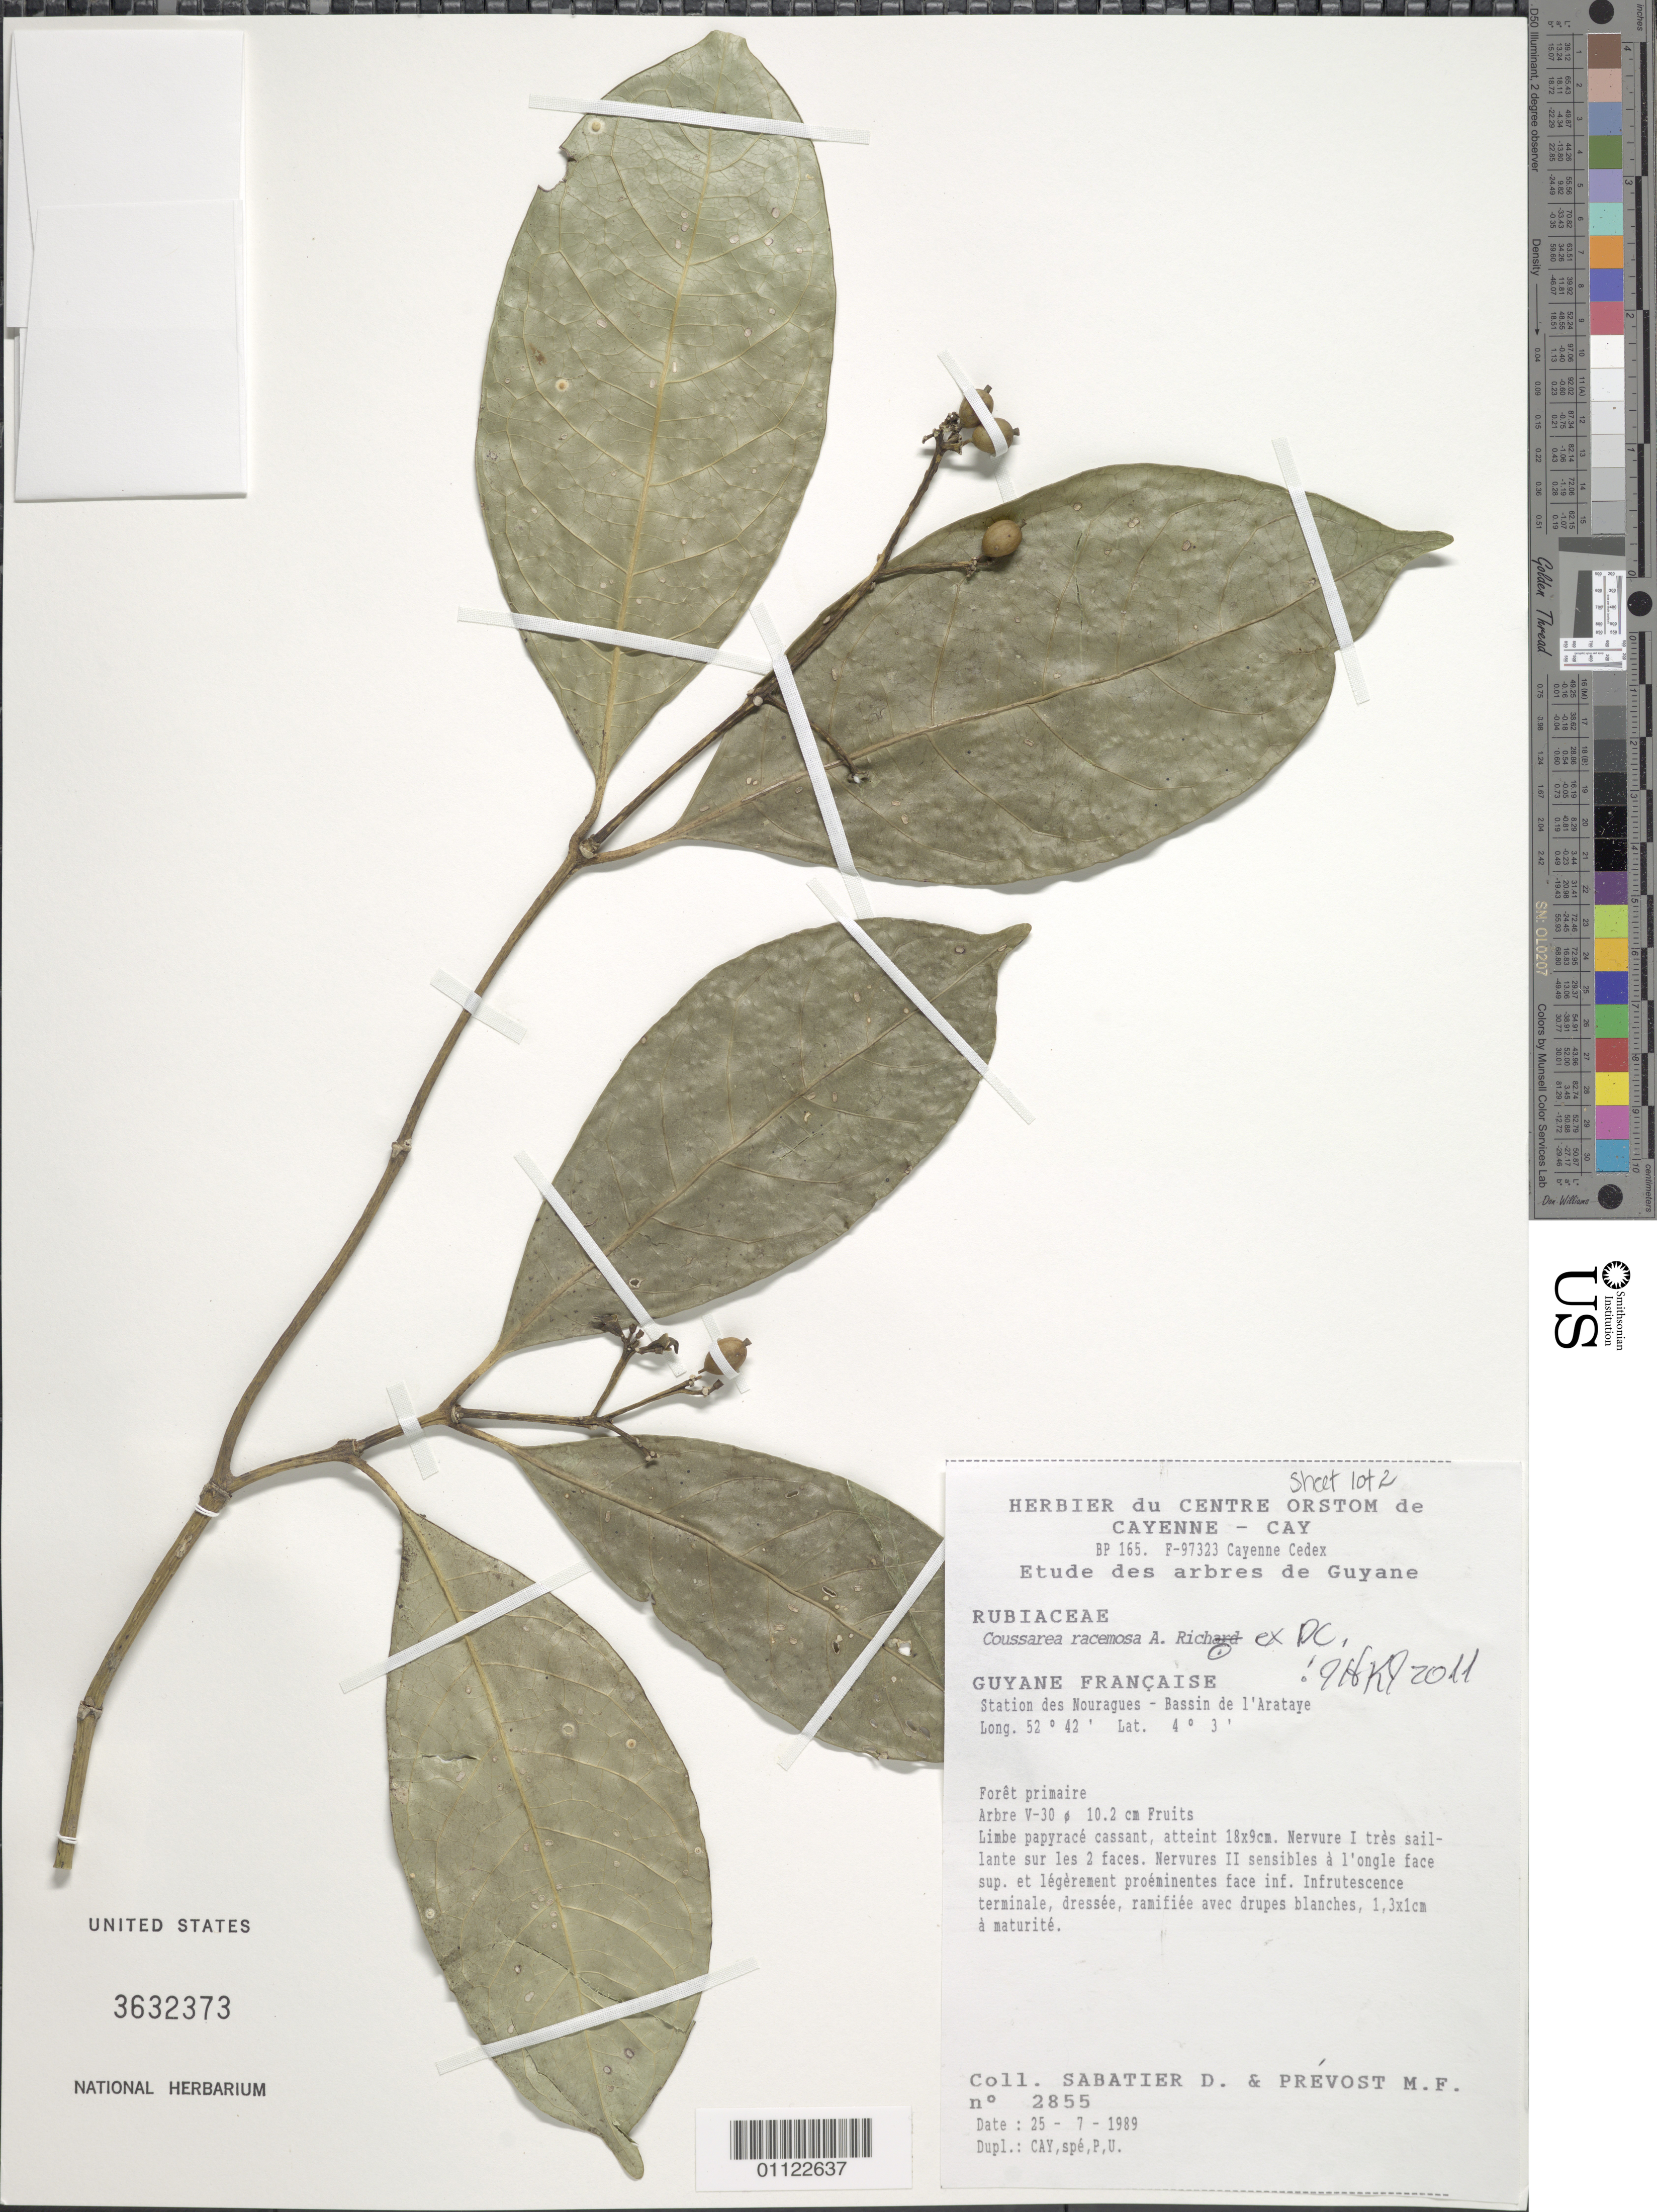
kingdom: Plantae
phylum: Tracheophyta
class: Magnoliopsida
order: Gentianales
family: Rubiaceae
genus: Coussarea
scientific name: Coussarea racemosa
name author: A. Rich.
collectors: D. Sabatier & M.-F. Prévost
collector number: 2855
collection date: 1989-07-25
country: French Guiana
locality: Guyane Française. Station des Nouragues - Bassin de l'Arataye.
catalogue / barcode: US 3632373